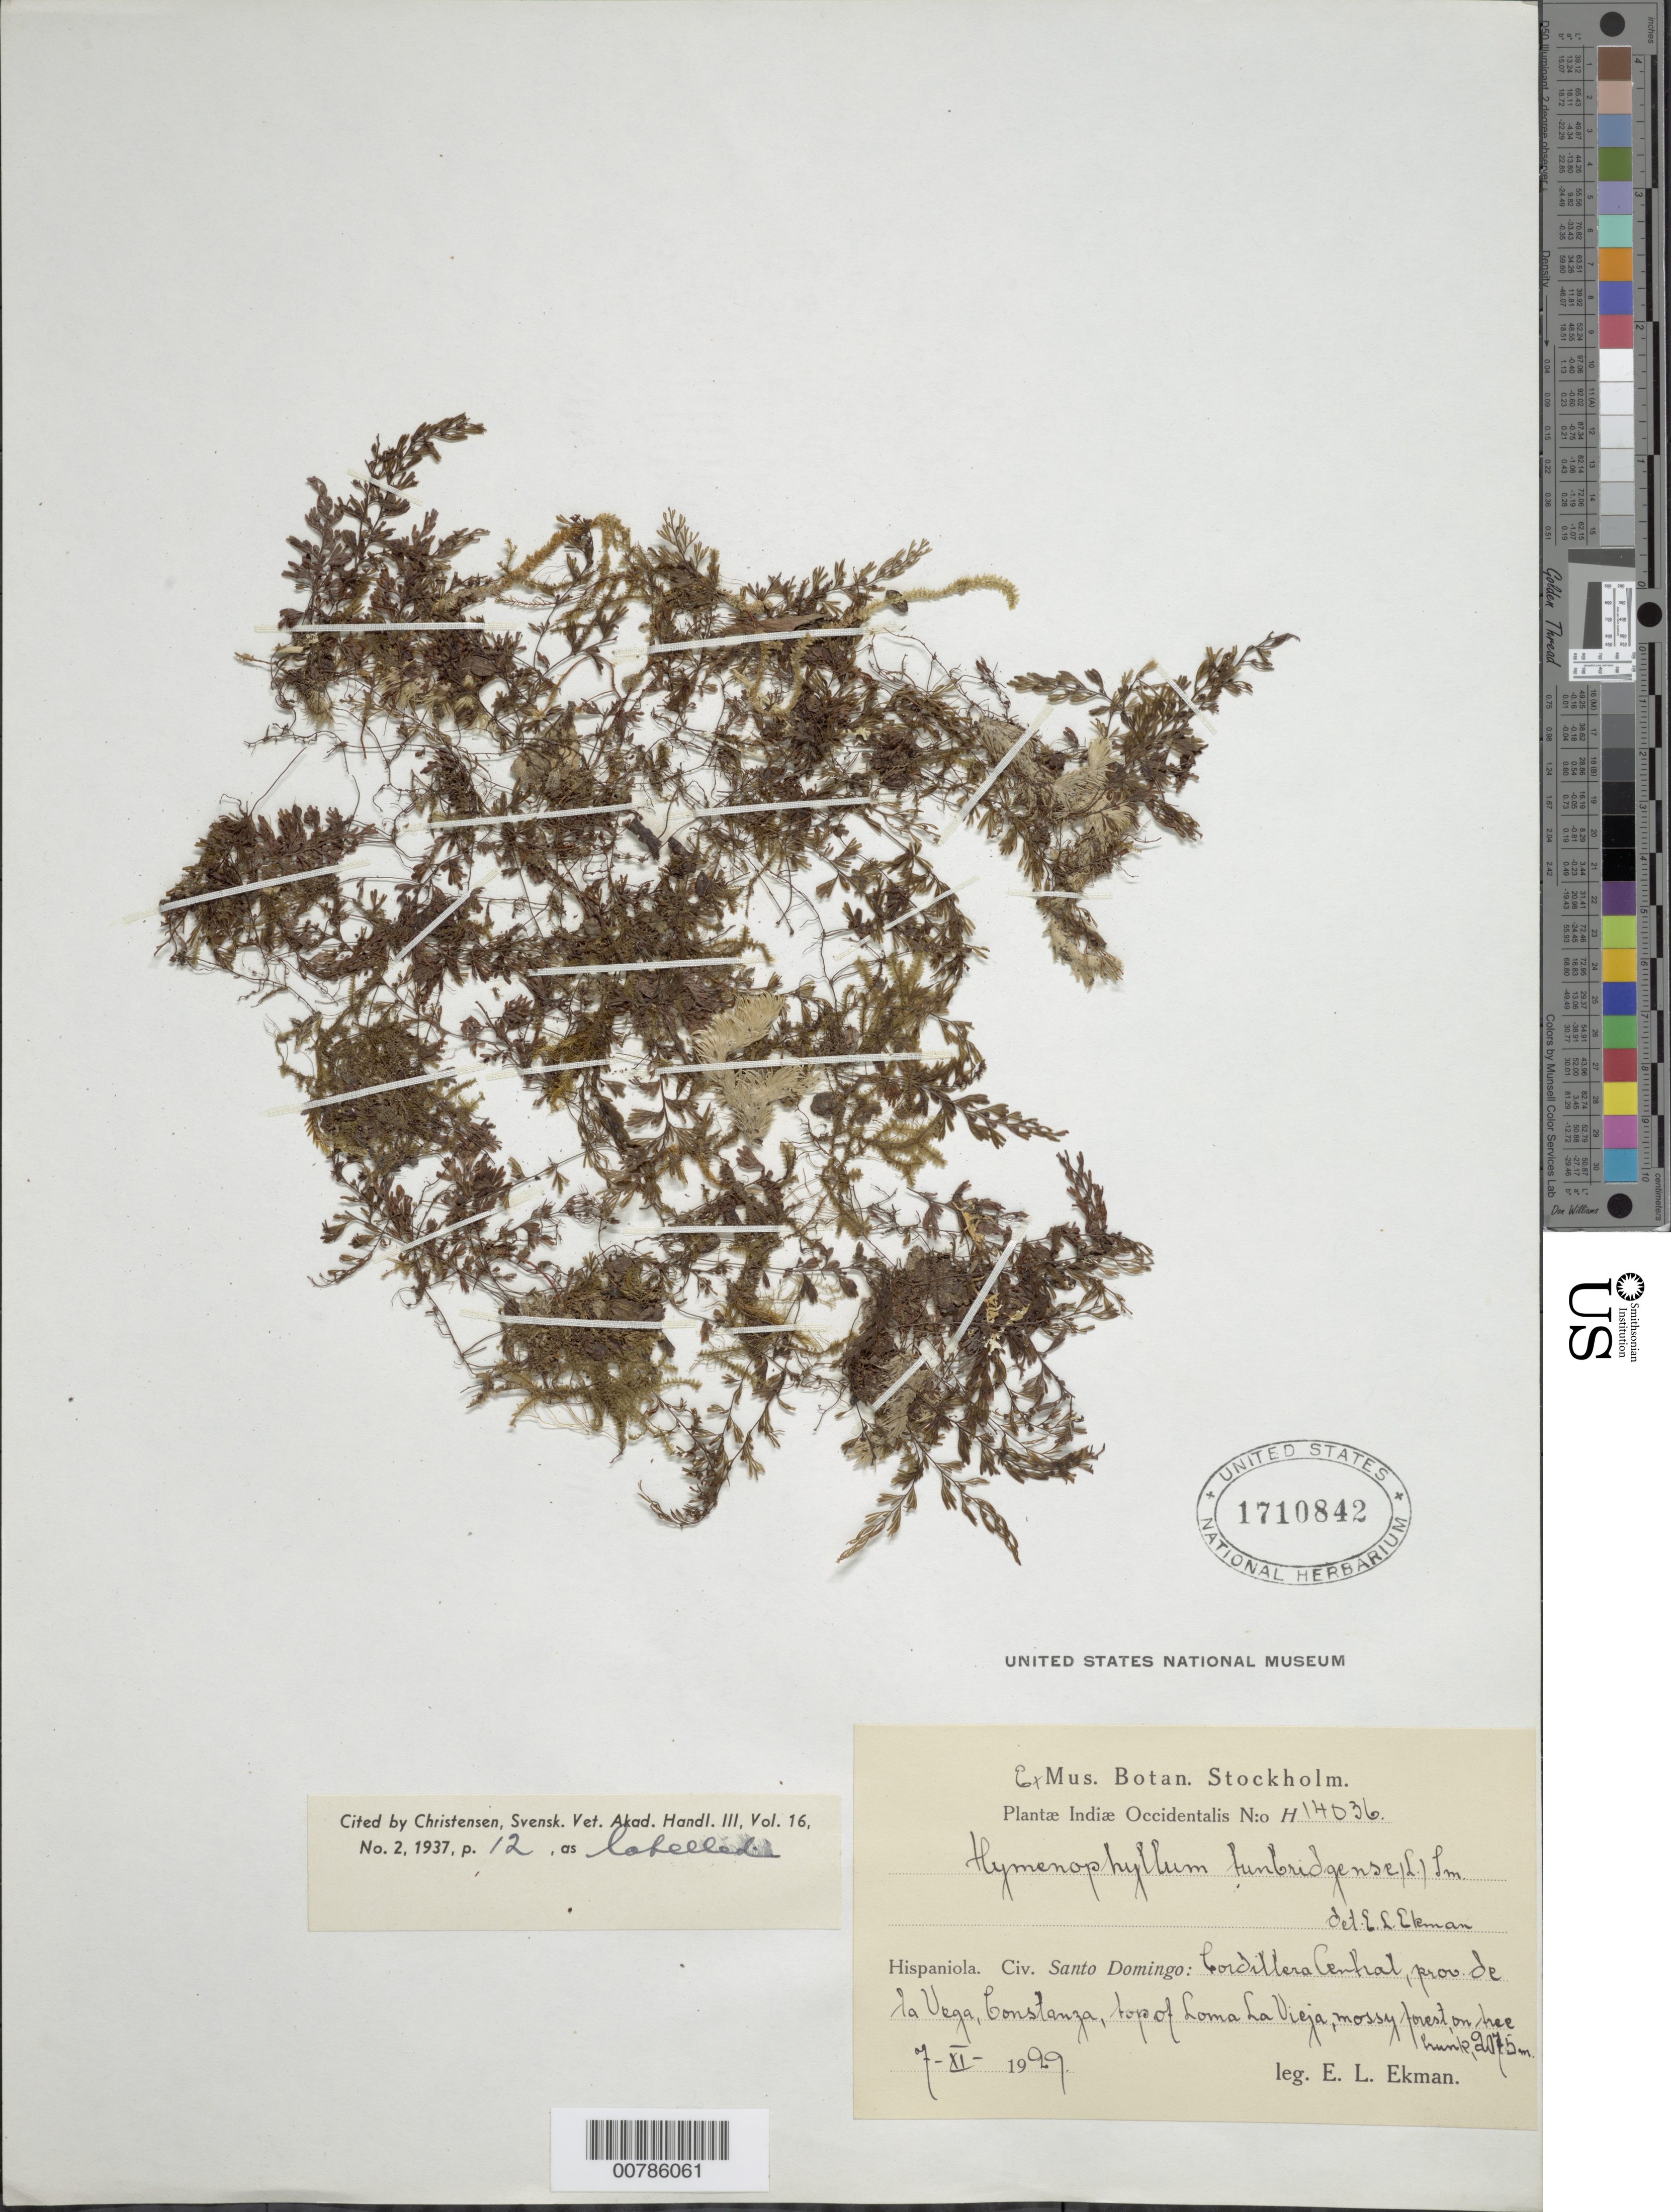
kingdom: Plantae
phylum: Tracheophyta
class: Polypodiopsida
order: Hymenophyllales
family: Hymenophyllaceae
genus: Hymenophyllum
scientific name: Hymenophyllum tunbrigense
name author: (L.) Small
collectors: E. L. Ekman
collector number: H 14036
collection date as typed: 07 Nov 1929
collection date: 1929-11-07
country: Dominican Republic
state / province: La Vega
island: Hispaniola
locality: Cordillera Central, Constanza, top of Loma La Vieja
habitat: Mossy forest, on tree trunk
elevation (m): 2075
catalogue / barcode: US 1710842